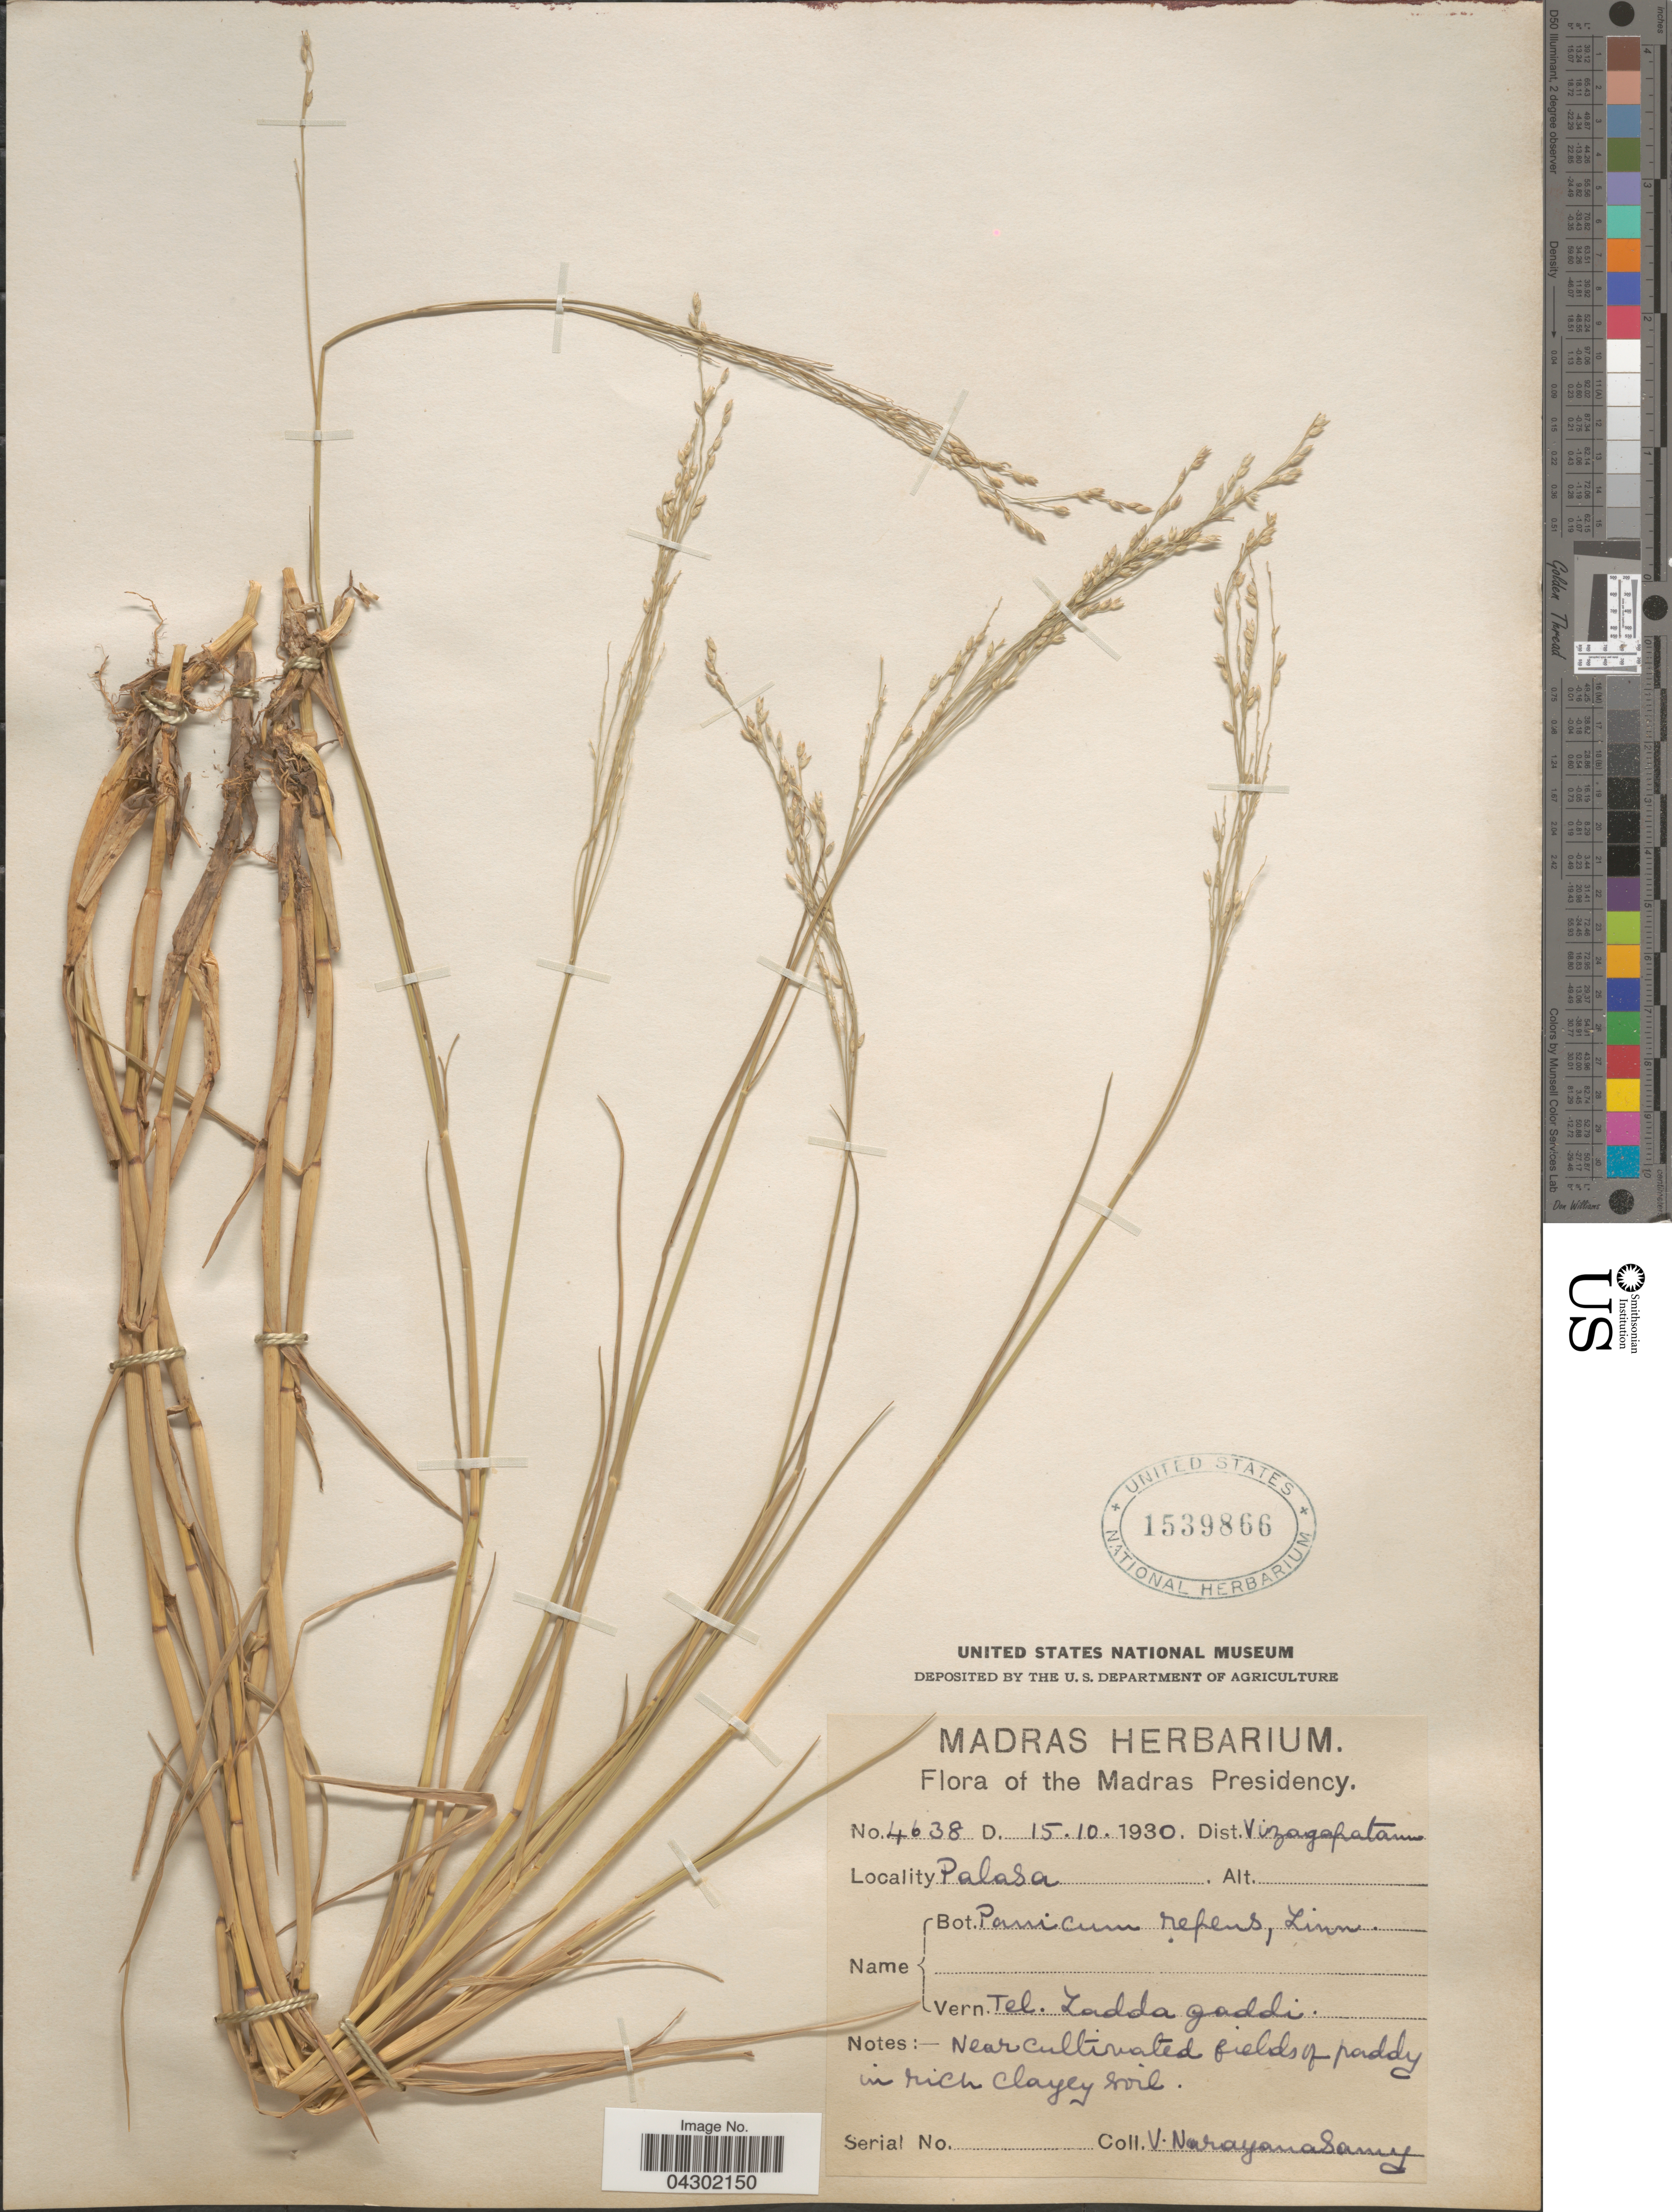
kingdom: Plantae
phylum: Tracheophyta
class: Liliopsida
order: Poales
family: Poaceae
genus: Panicum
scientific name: Panicum repens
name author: L.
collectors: V. Narayanasamy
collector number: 4638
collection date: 1930-10-15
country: India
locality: The Madras Presidency. Dist. Vizagapatam. Palasa.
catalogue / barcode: US 1539866